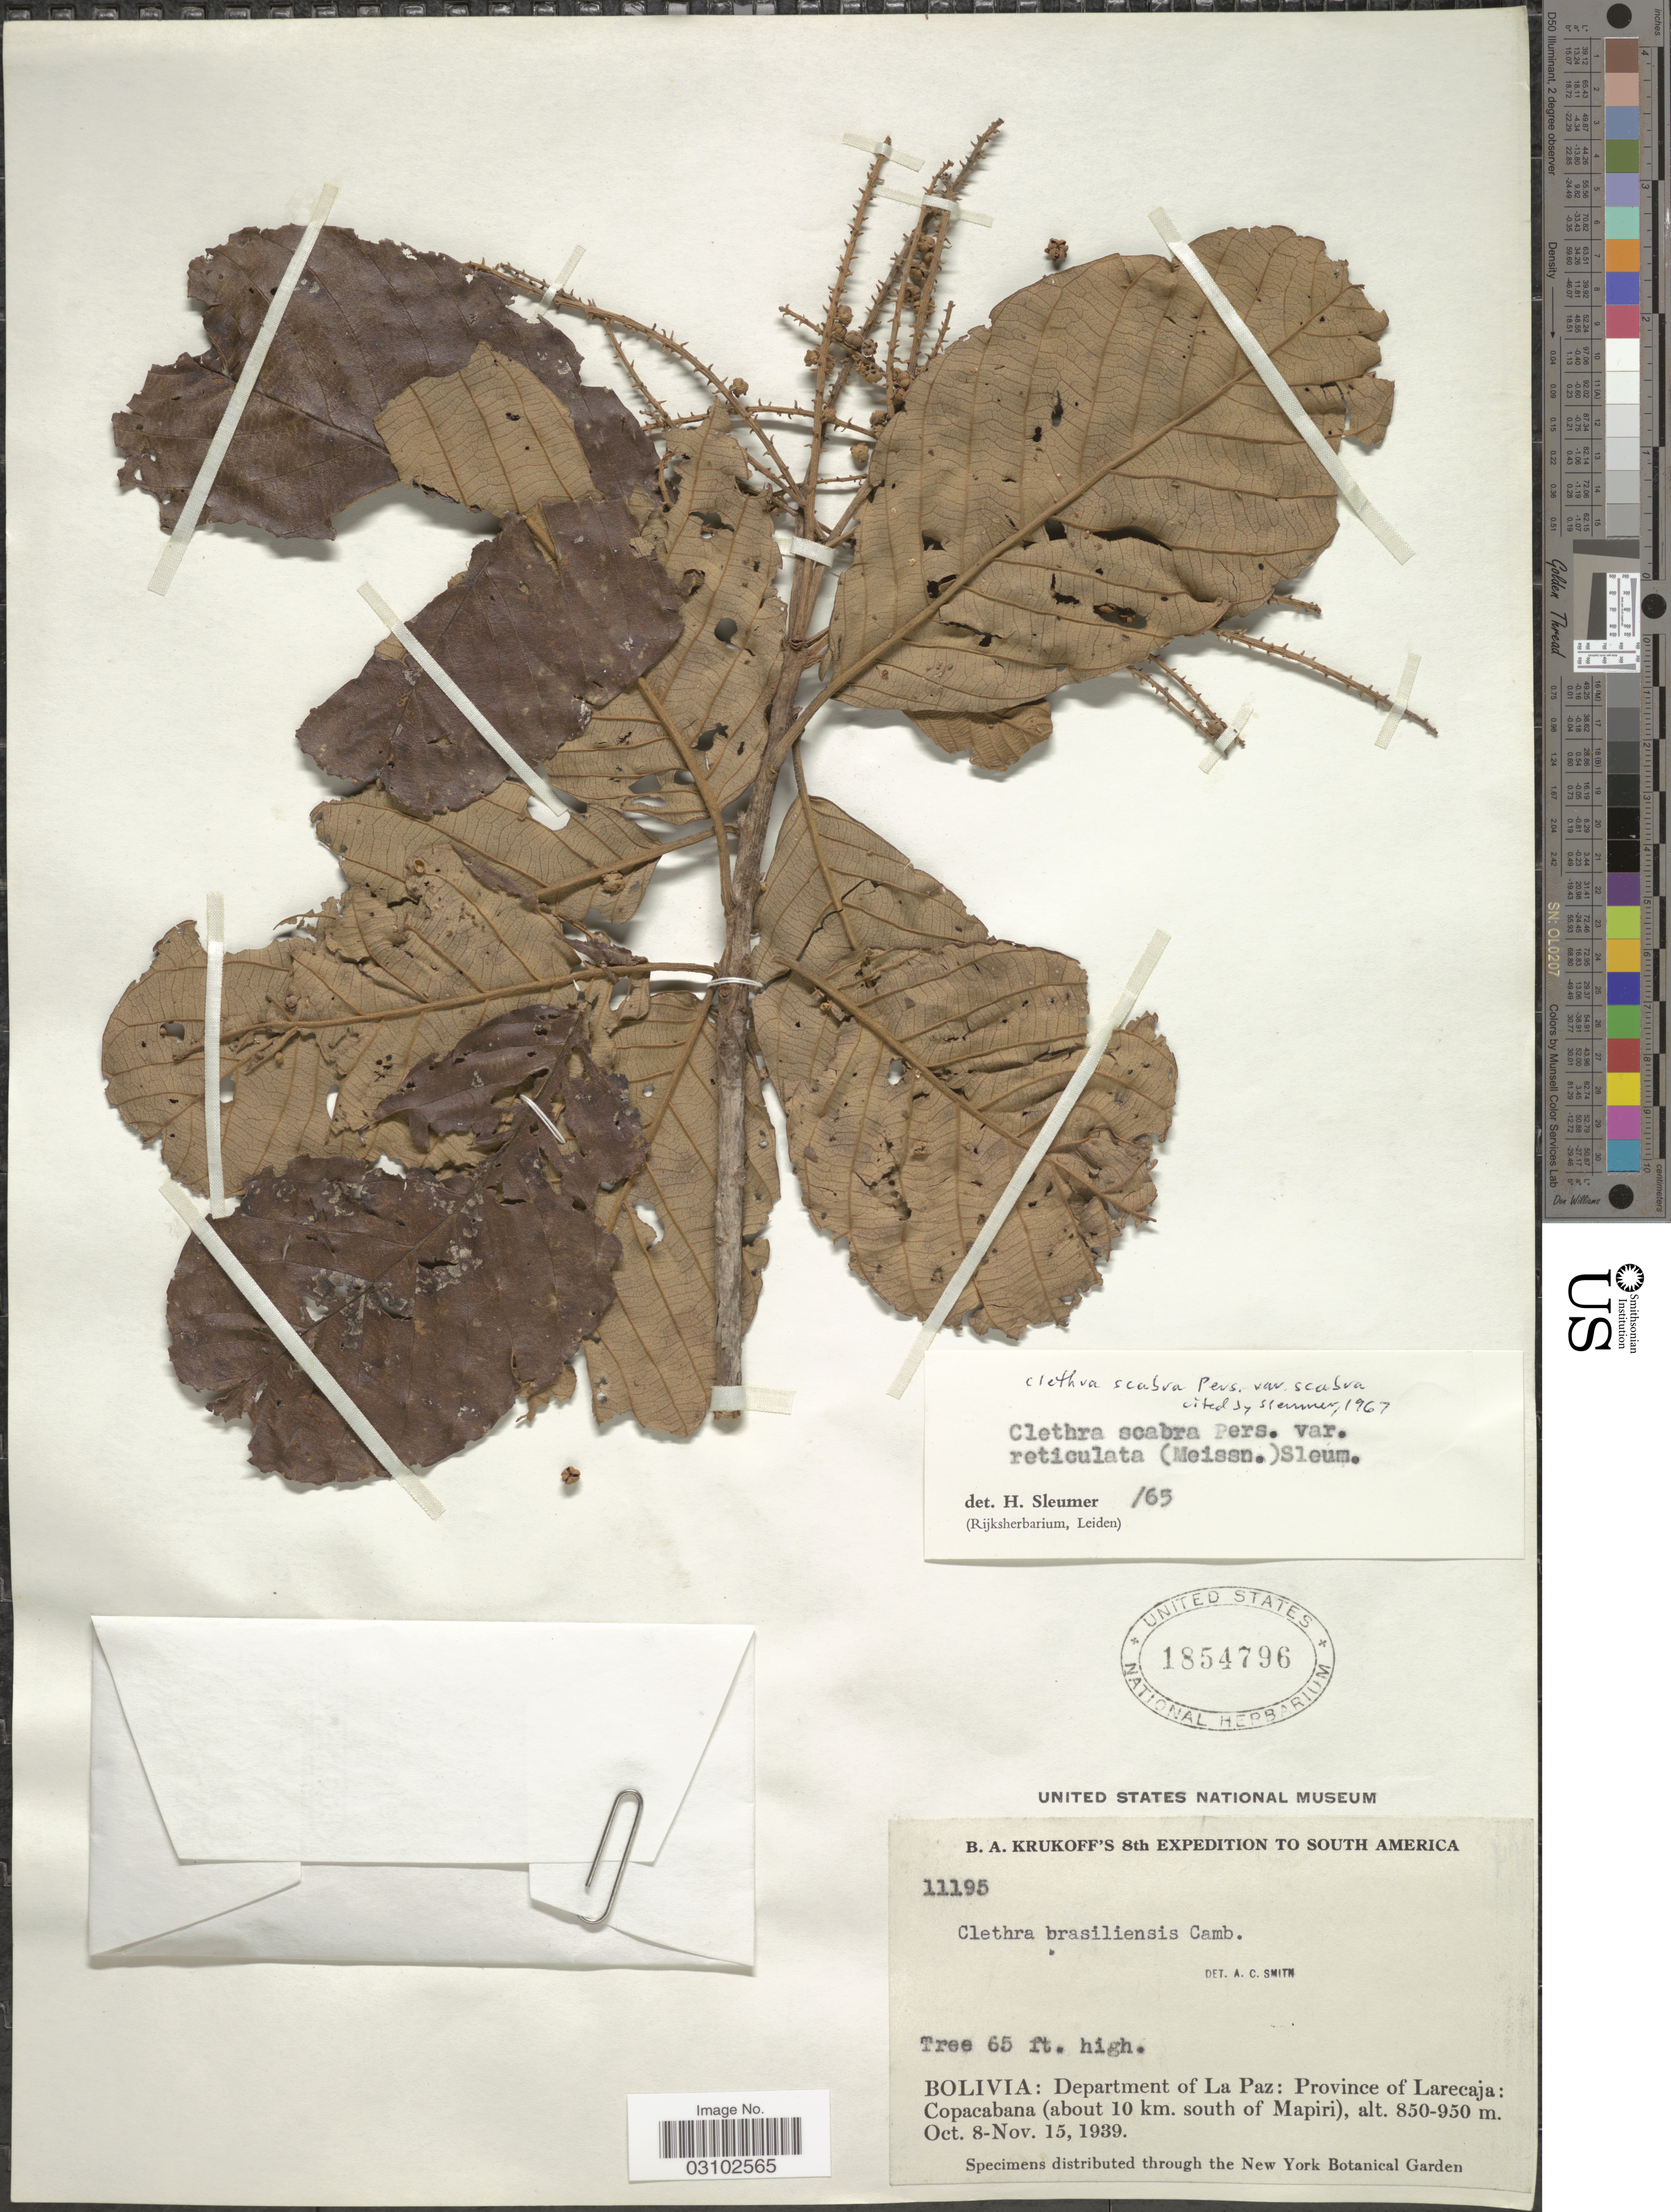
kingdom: Plantae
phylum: Tracheophyta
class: Magnoliopsida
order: Ericales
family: Clethraceae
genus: Clethra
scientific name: Clethra scabra var. scabra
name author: Pers.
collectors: B. A. Krukoff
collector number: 11195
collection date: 1939-10-08/1939-11-15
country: Bolivia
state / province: La Paz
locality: Department of La Paz: Province of Larecaja: Copacabana (about 10 km. south of Mapiri).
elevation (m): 850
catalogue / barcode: US 1854796